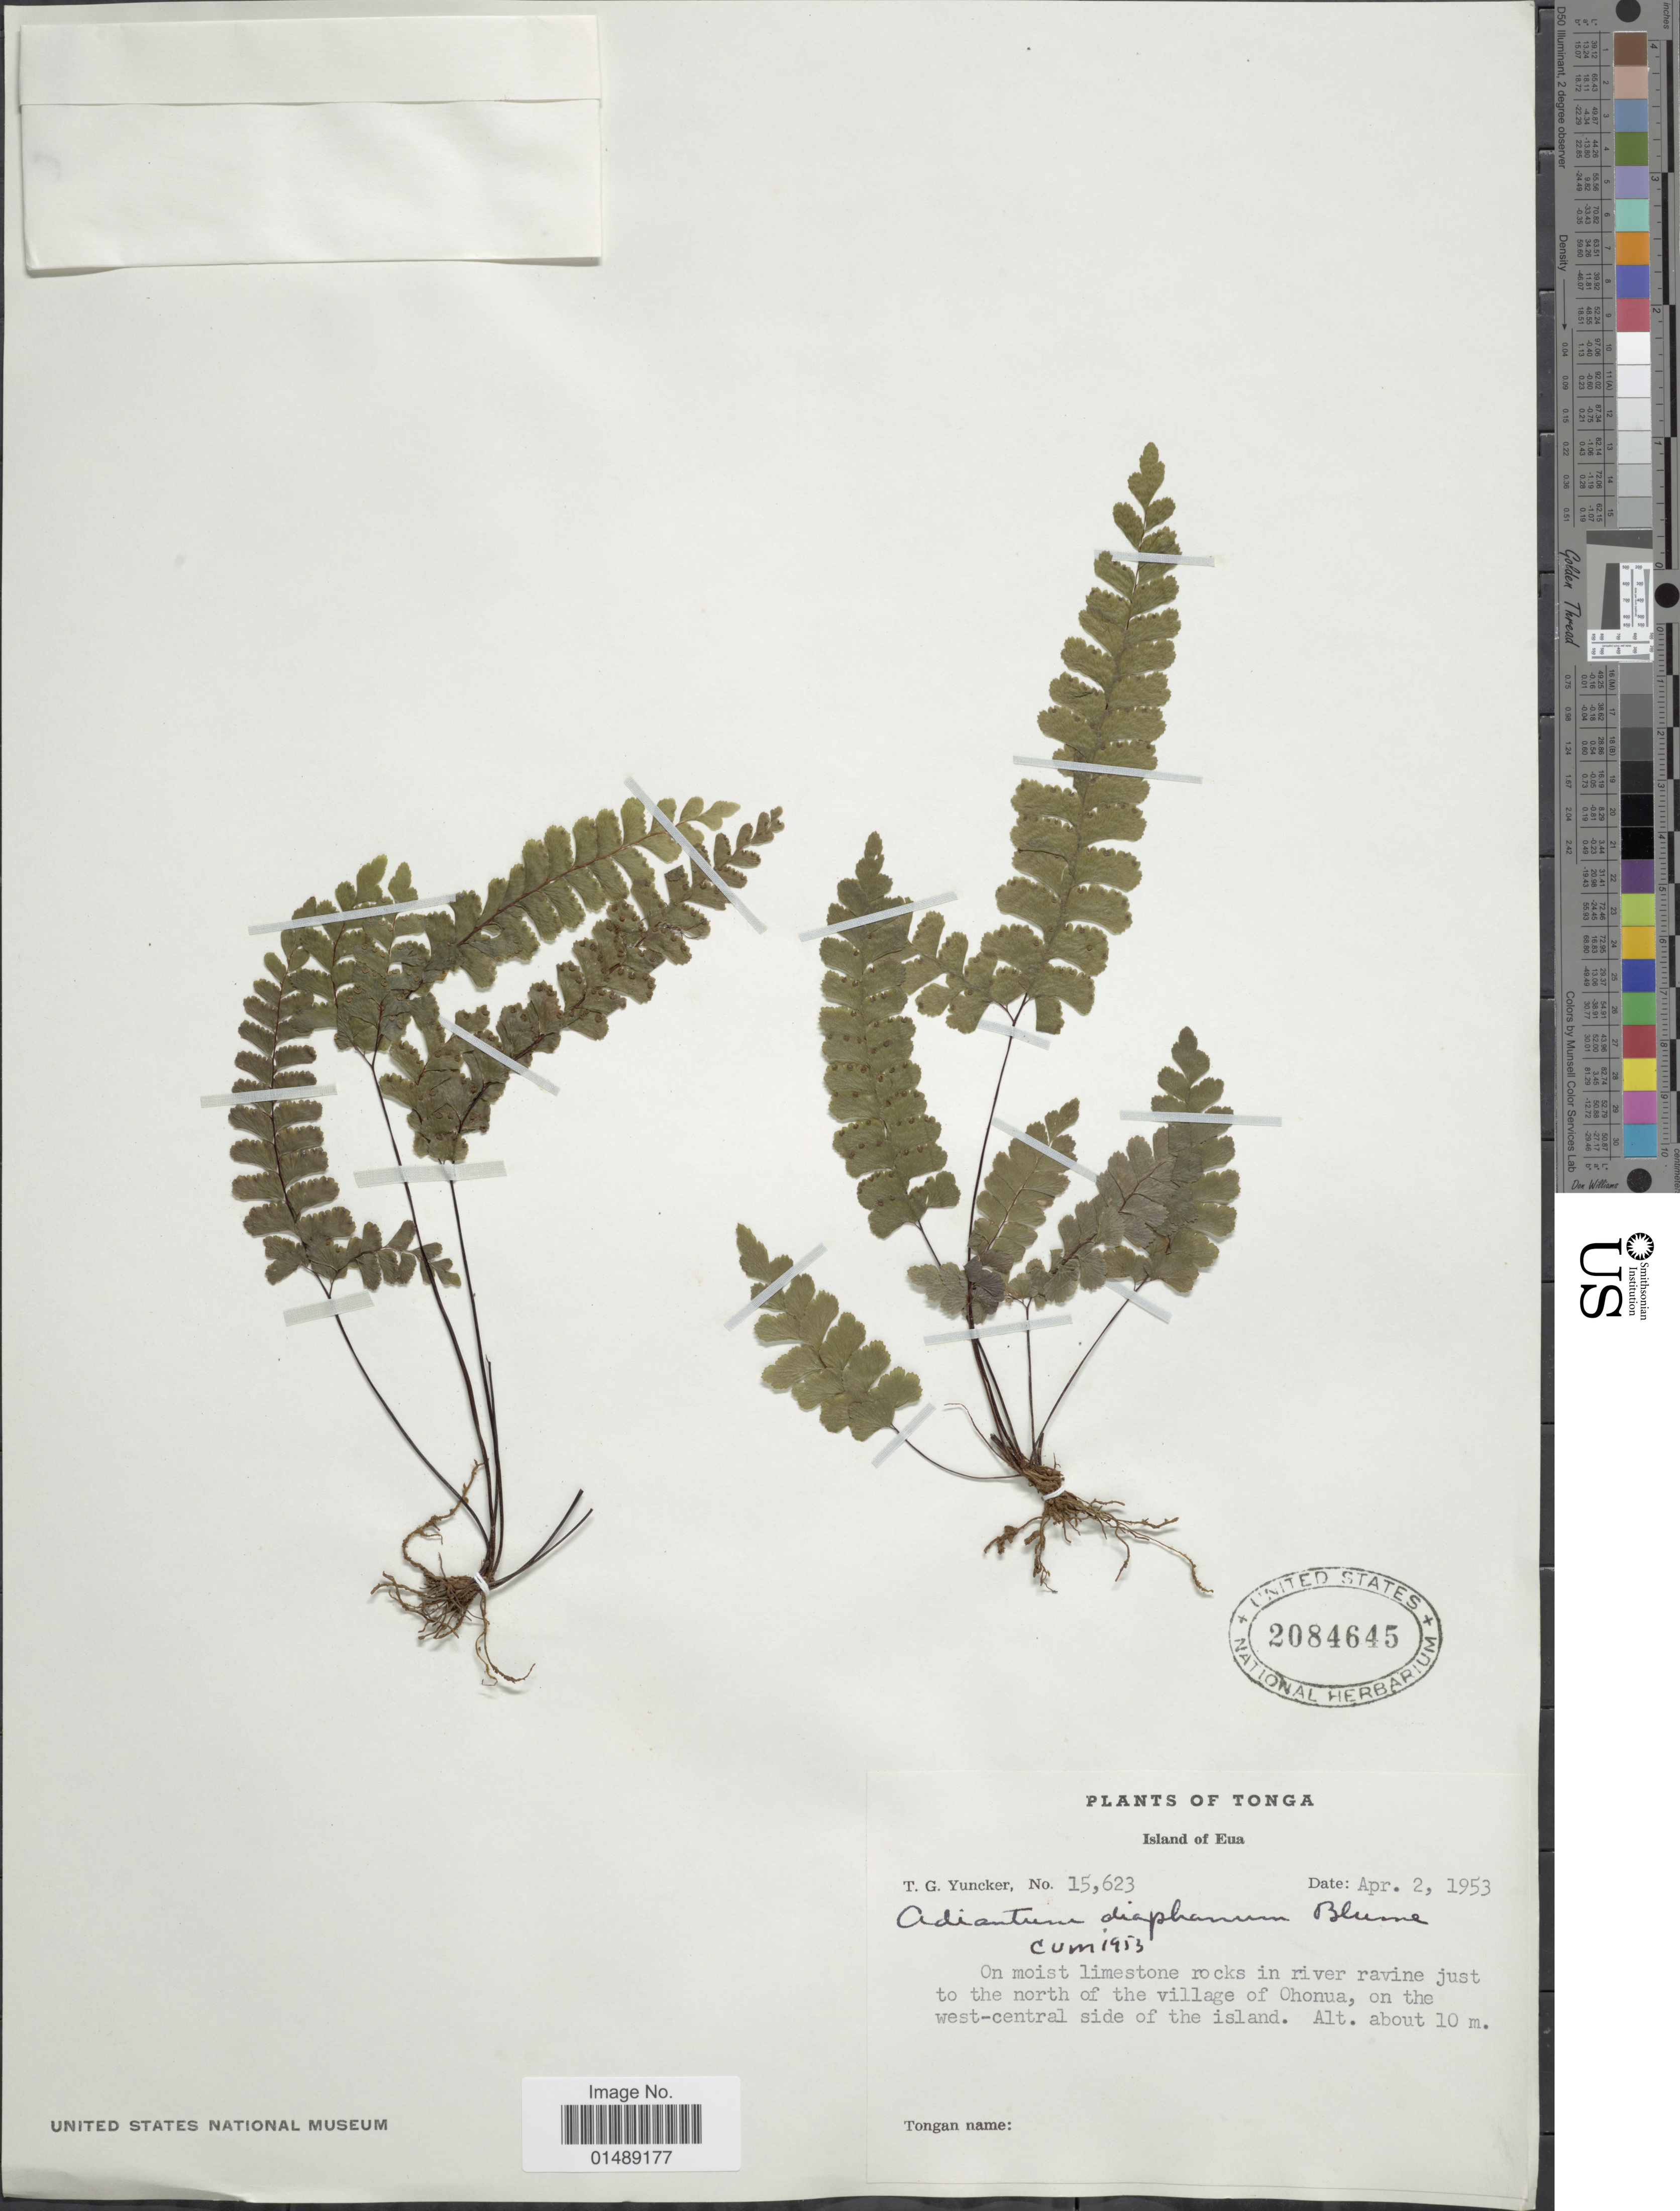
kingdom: Plantae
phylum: Tracheophyta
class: Polypodiopsida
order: Polypodiales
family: Pteridaceae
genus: Adiantum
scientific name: Adiantum diaphanum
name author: Blume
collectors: T. G. Yuncker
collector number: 15623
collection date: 1953-04-02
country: Tonga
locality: Island of Eua, Tonga, On moist limestone rocks in river ravine just to the north of the village of Ohonua, on the west-central side of the island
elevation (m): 10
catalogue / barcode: US 2084645